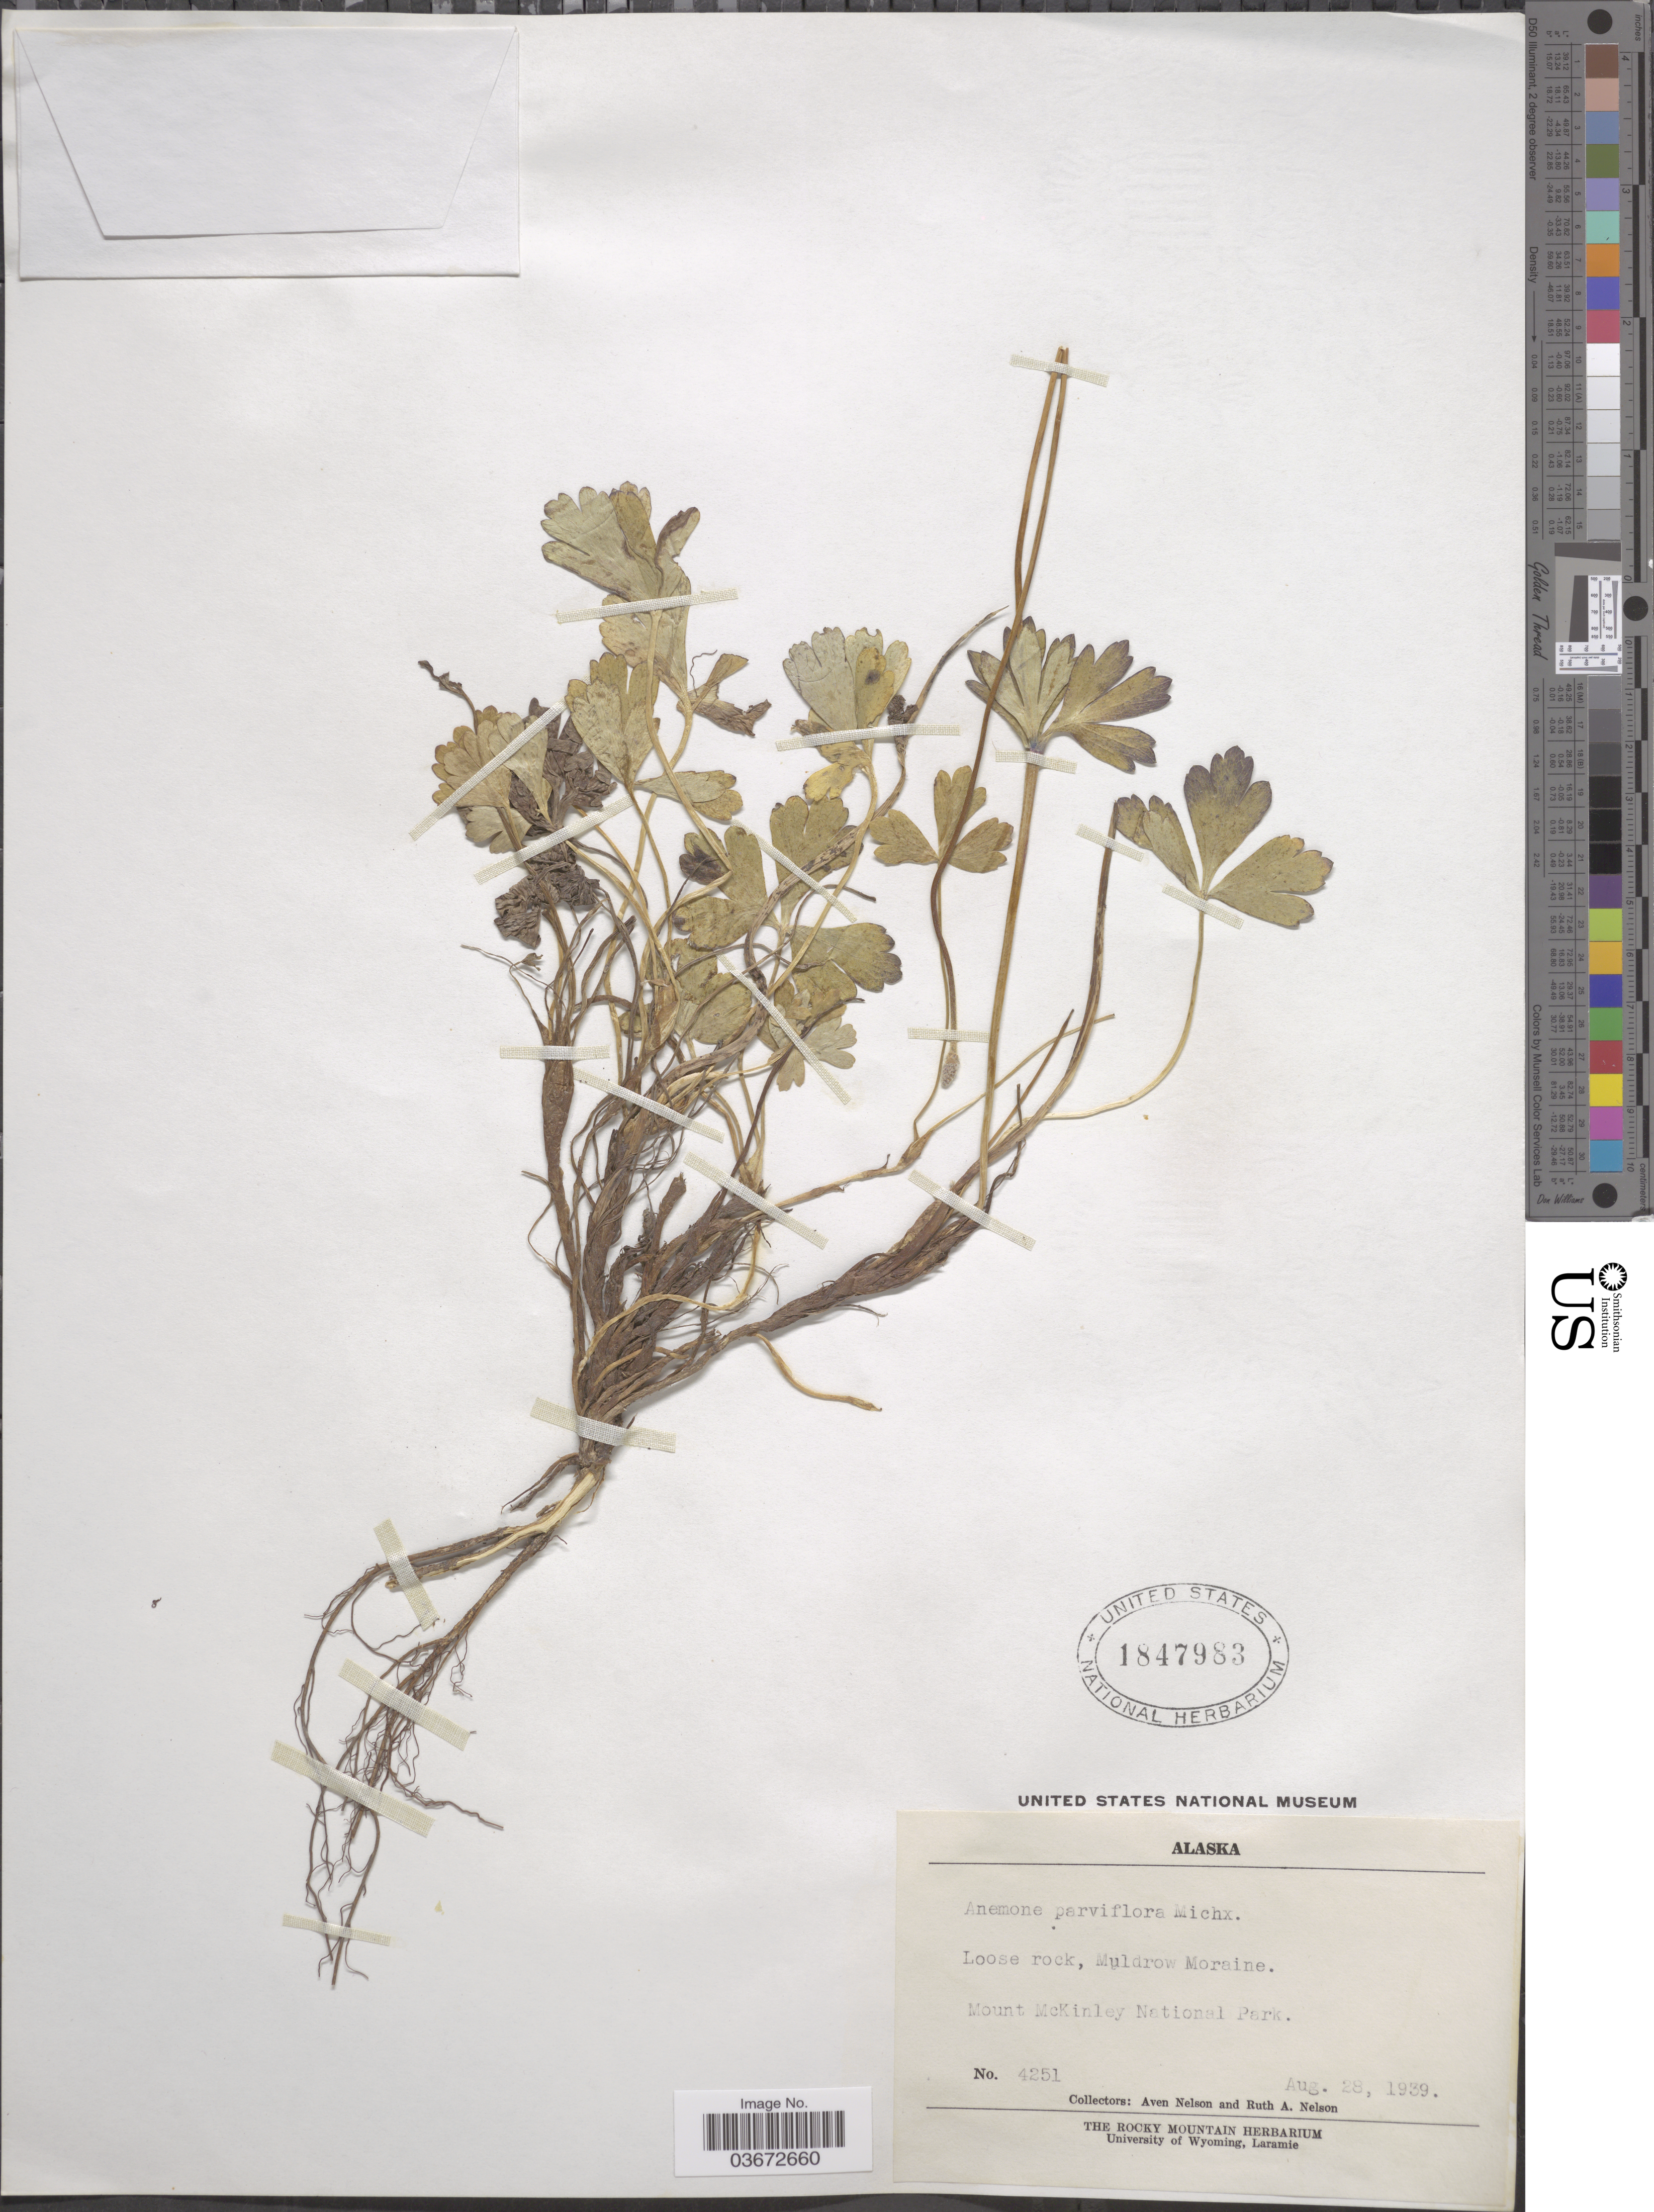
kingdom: Plantae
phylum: Tracheophyta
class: Magnoliopsida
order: Ranunculales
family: Ranunculaceae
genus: Anemone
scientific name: Anemone parviflora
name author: Michx.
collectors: A. Nelson & R. A. Nelson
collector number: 4251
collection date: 1939-08-28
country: United States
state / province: Alaska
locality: Loose rock, Muldrow Moraine. Mount McKinley National Park.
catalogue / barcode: US 1847983